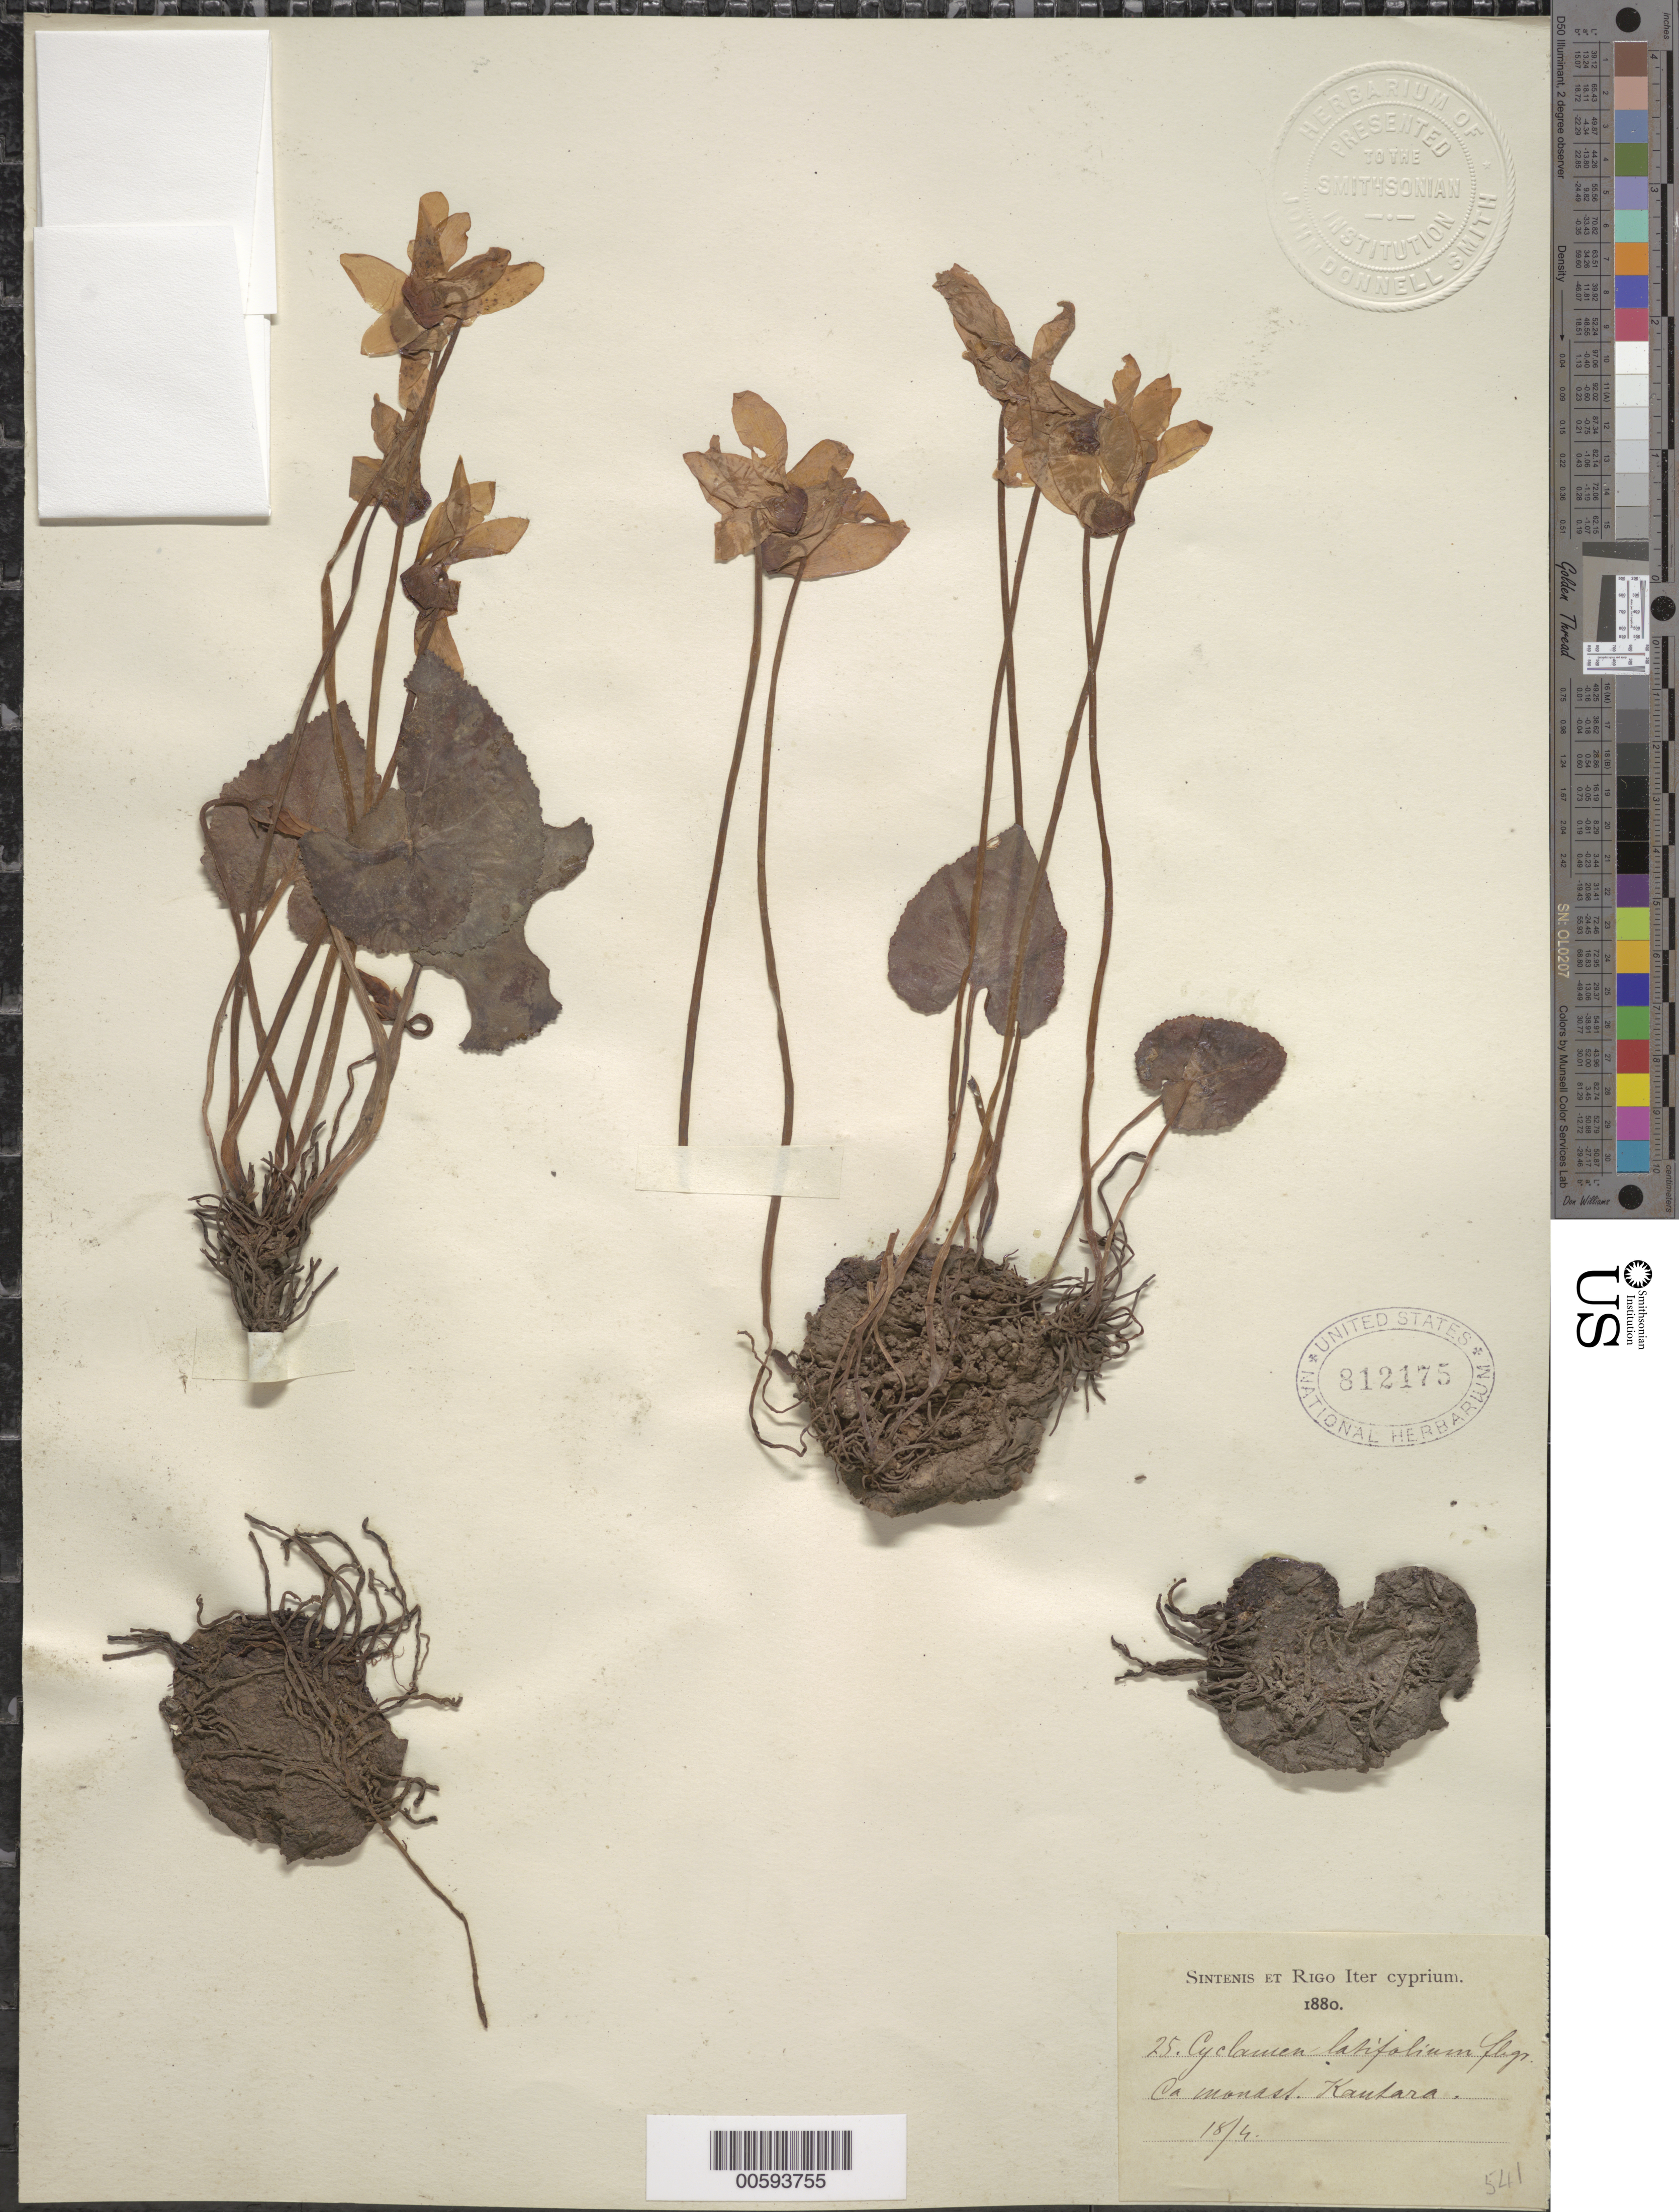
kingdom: Plantae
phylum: Tracheophyta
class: Magnoliopsida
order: Ericales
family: Primulaceae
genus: Cyclamen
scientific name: Cyclamen latifolium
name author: Sibth. & Small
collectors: P. Sintenis & G. Rigo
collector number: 25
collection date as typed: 18 Apr 1880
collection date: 1880-04-18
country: Cyprus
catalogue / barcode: US 812175